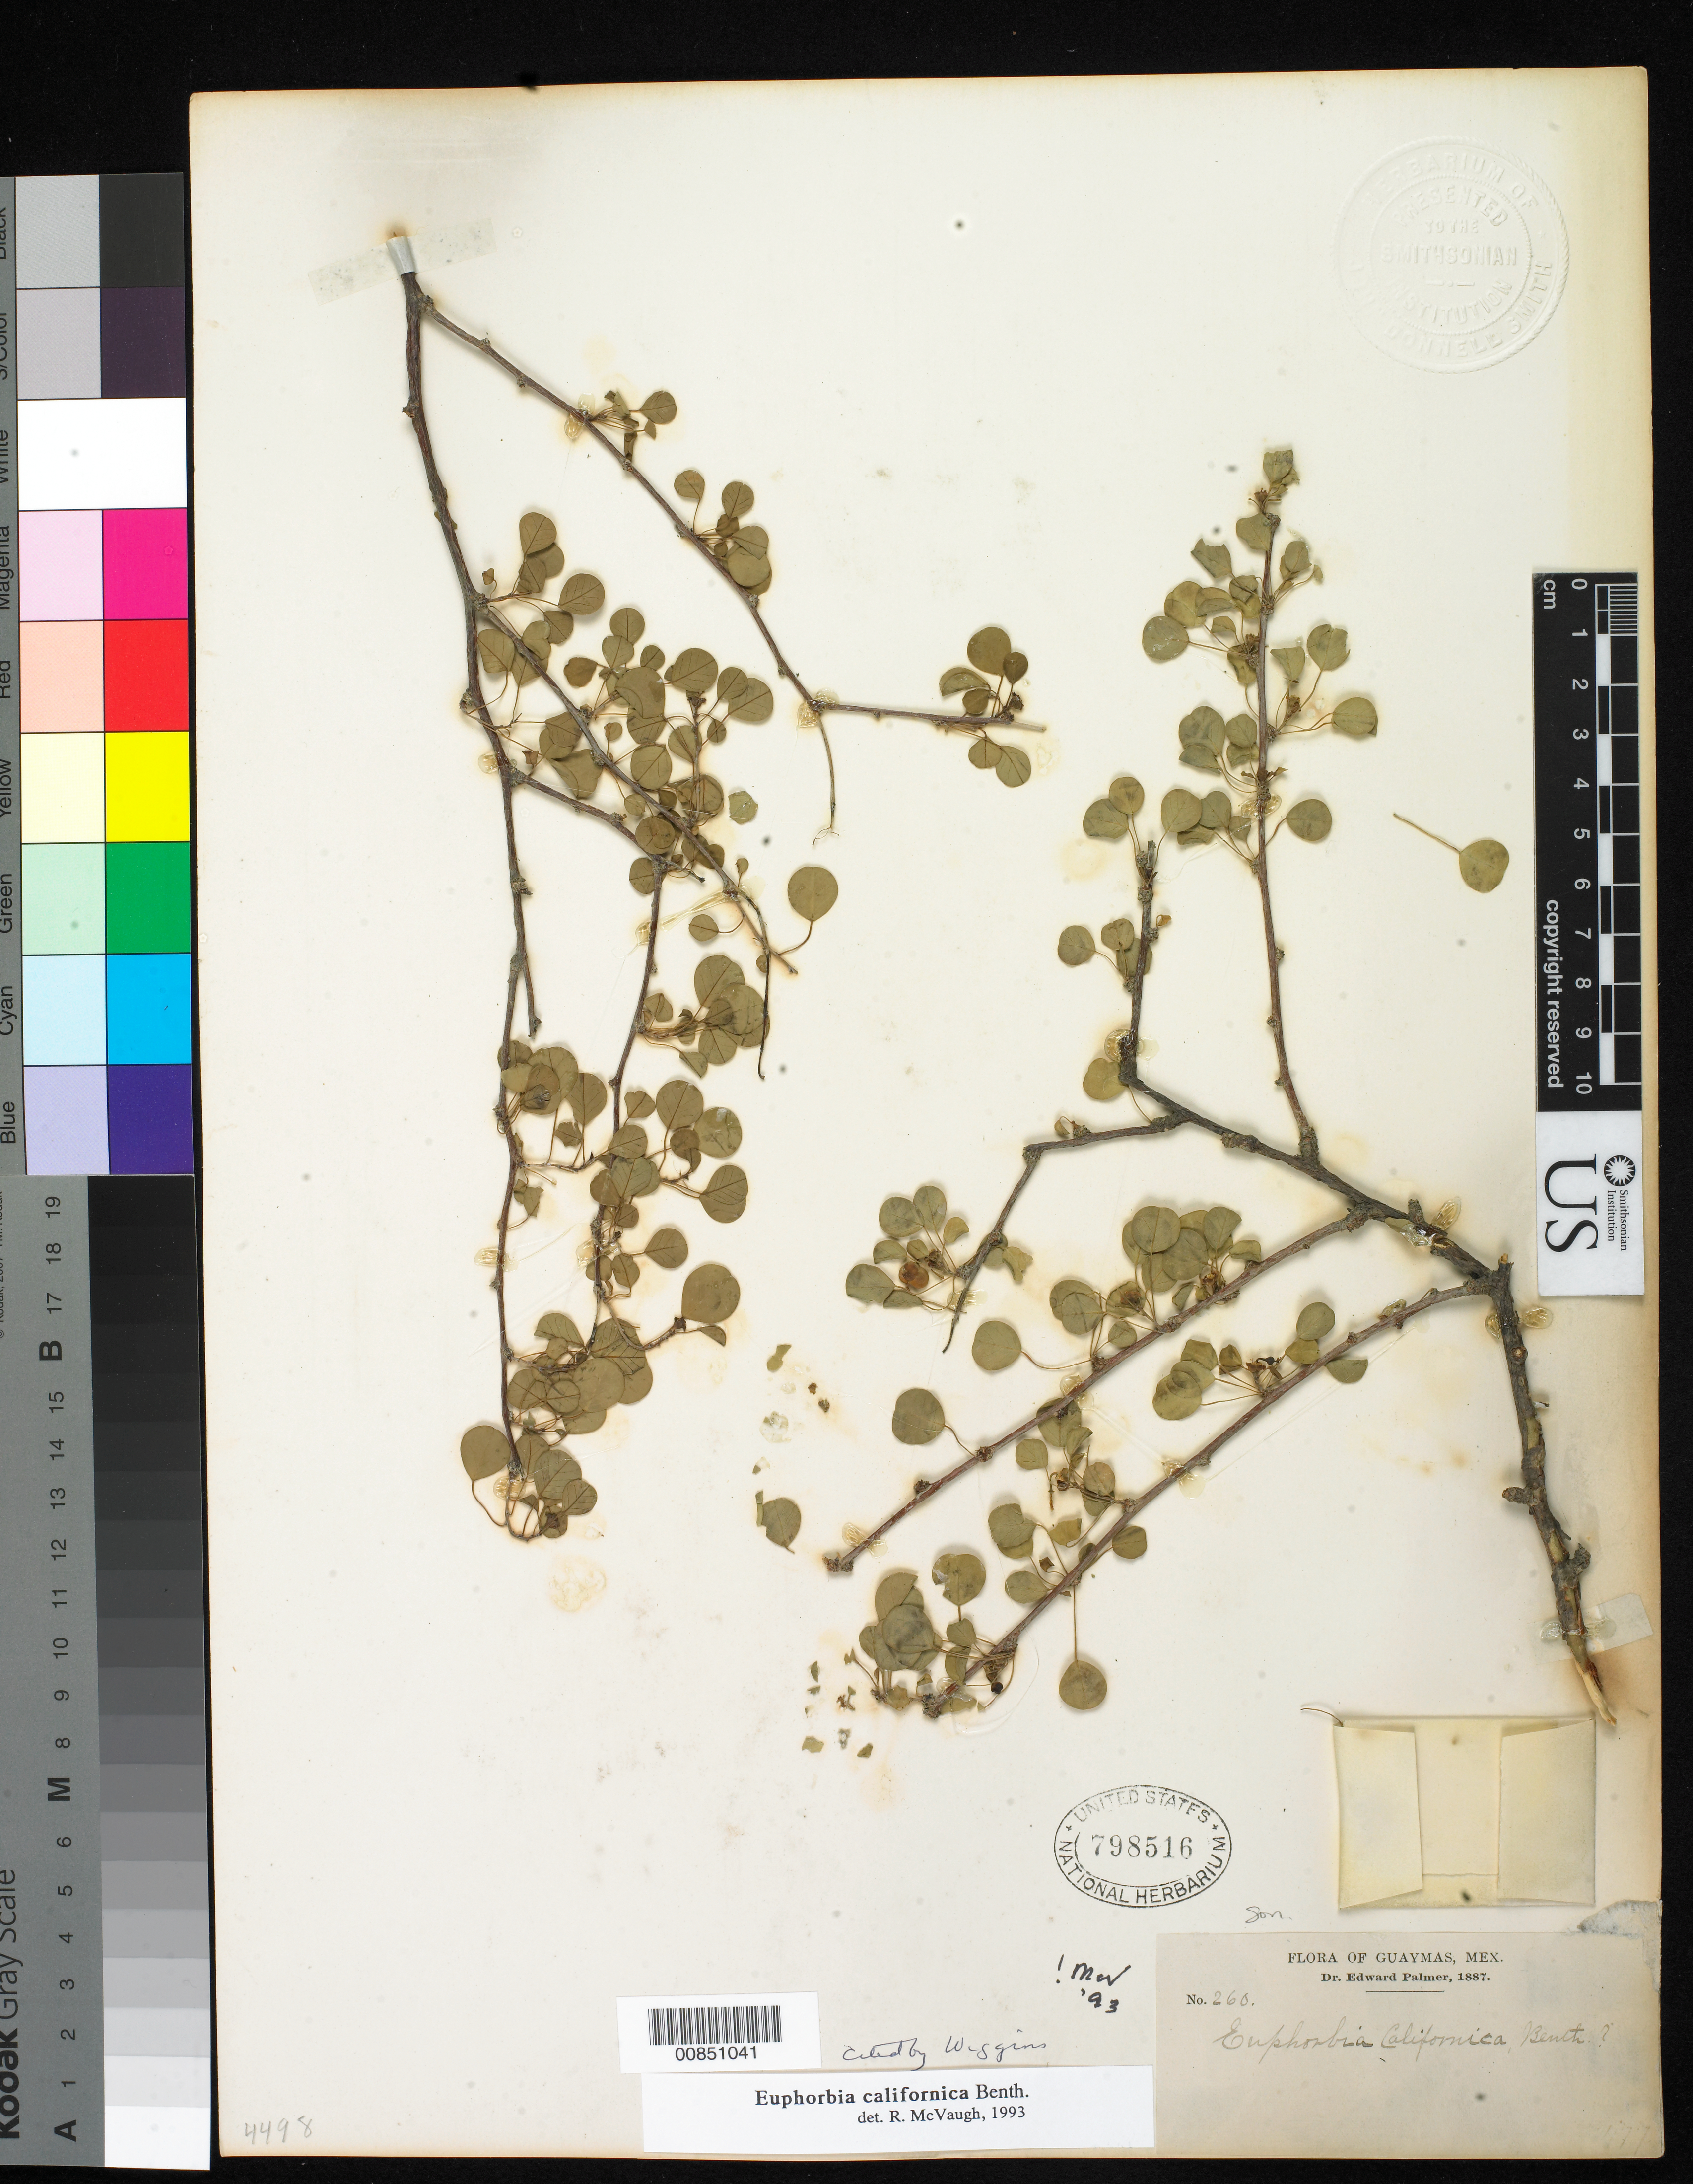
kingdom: Plantae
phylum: Tracheophyta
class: Magnoliopsida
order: Malpighiales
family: Euphorbiaceae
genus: Euphorbia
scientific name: Euphorbia californica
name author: Benth.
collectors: E. Palmer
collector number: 260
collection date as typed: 1887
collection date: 1887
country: Mexico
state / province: Sonora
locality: Guaymas, Sonora.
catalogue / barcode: US 798516